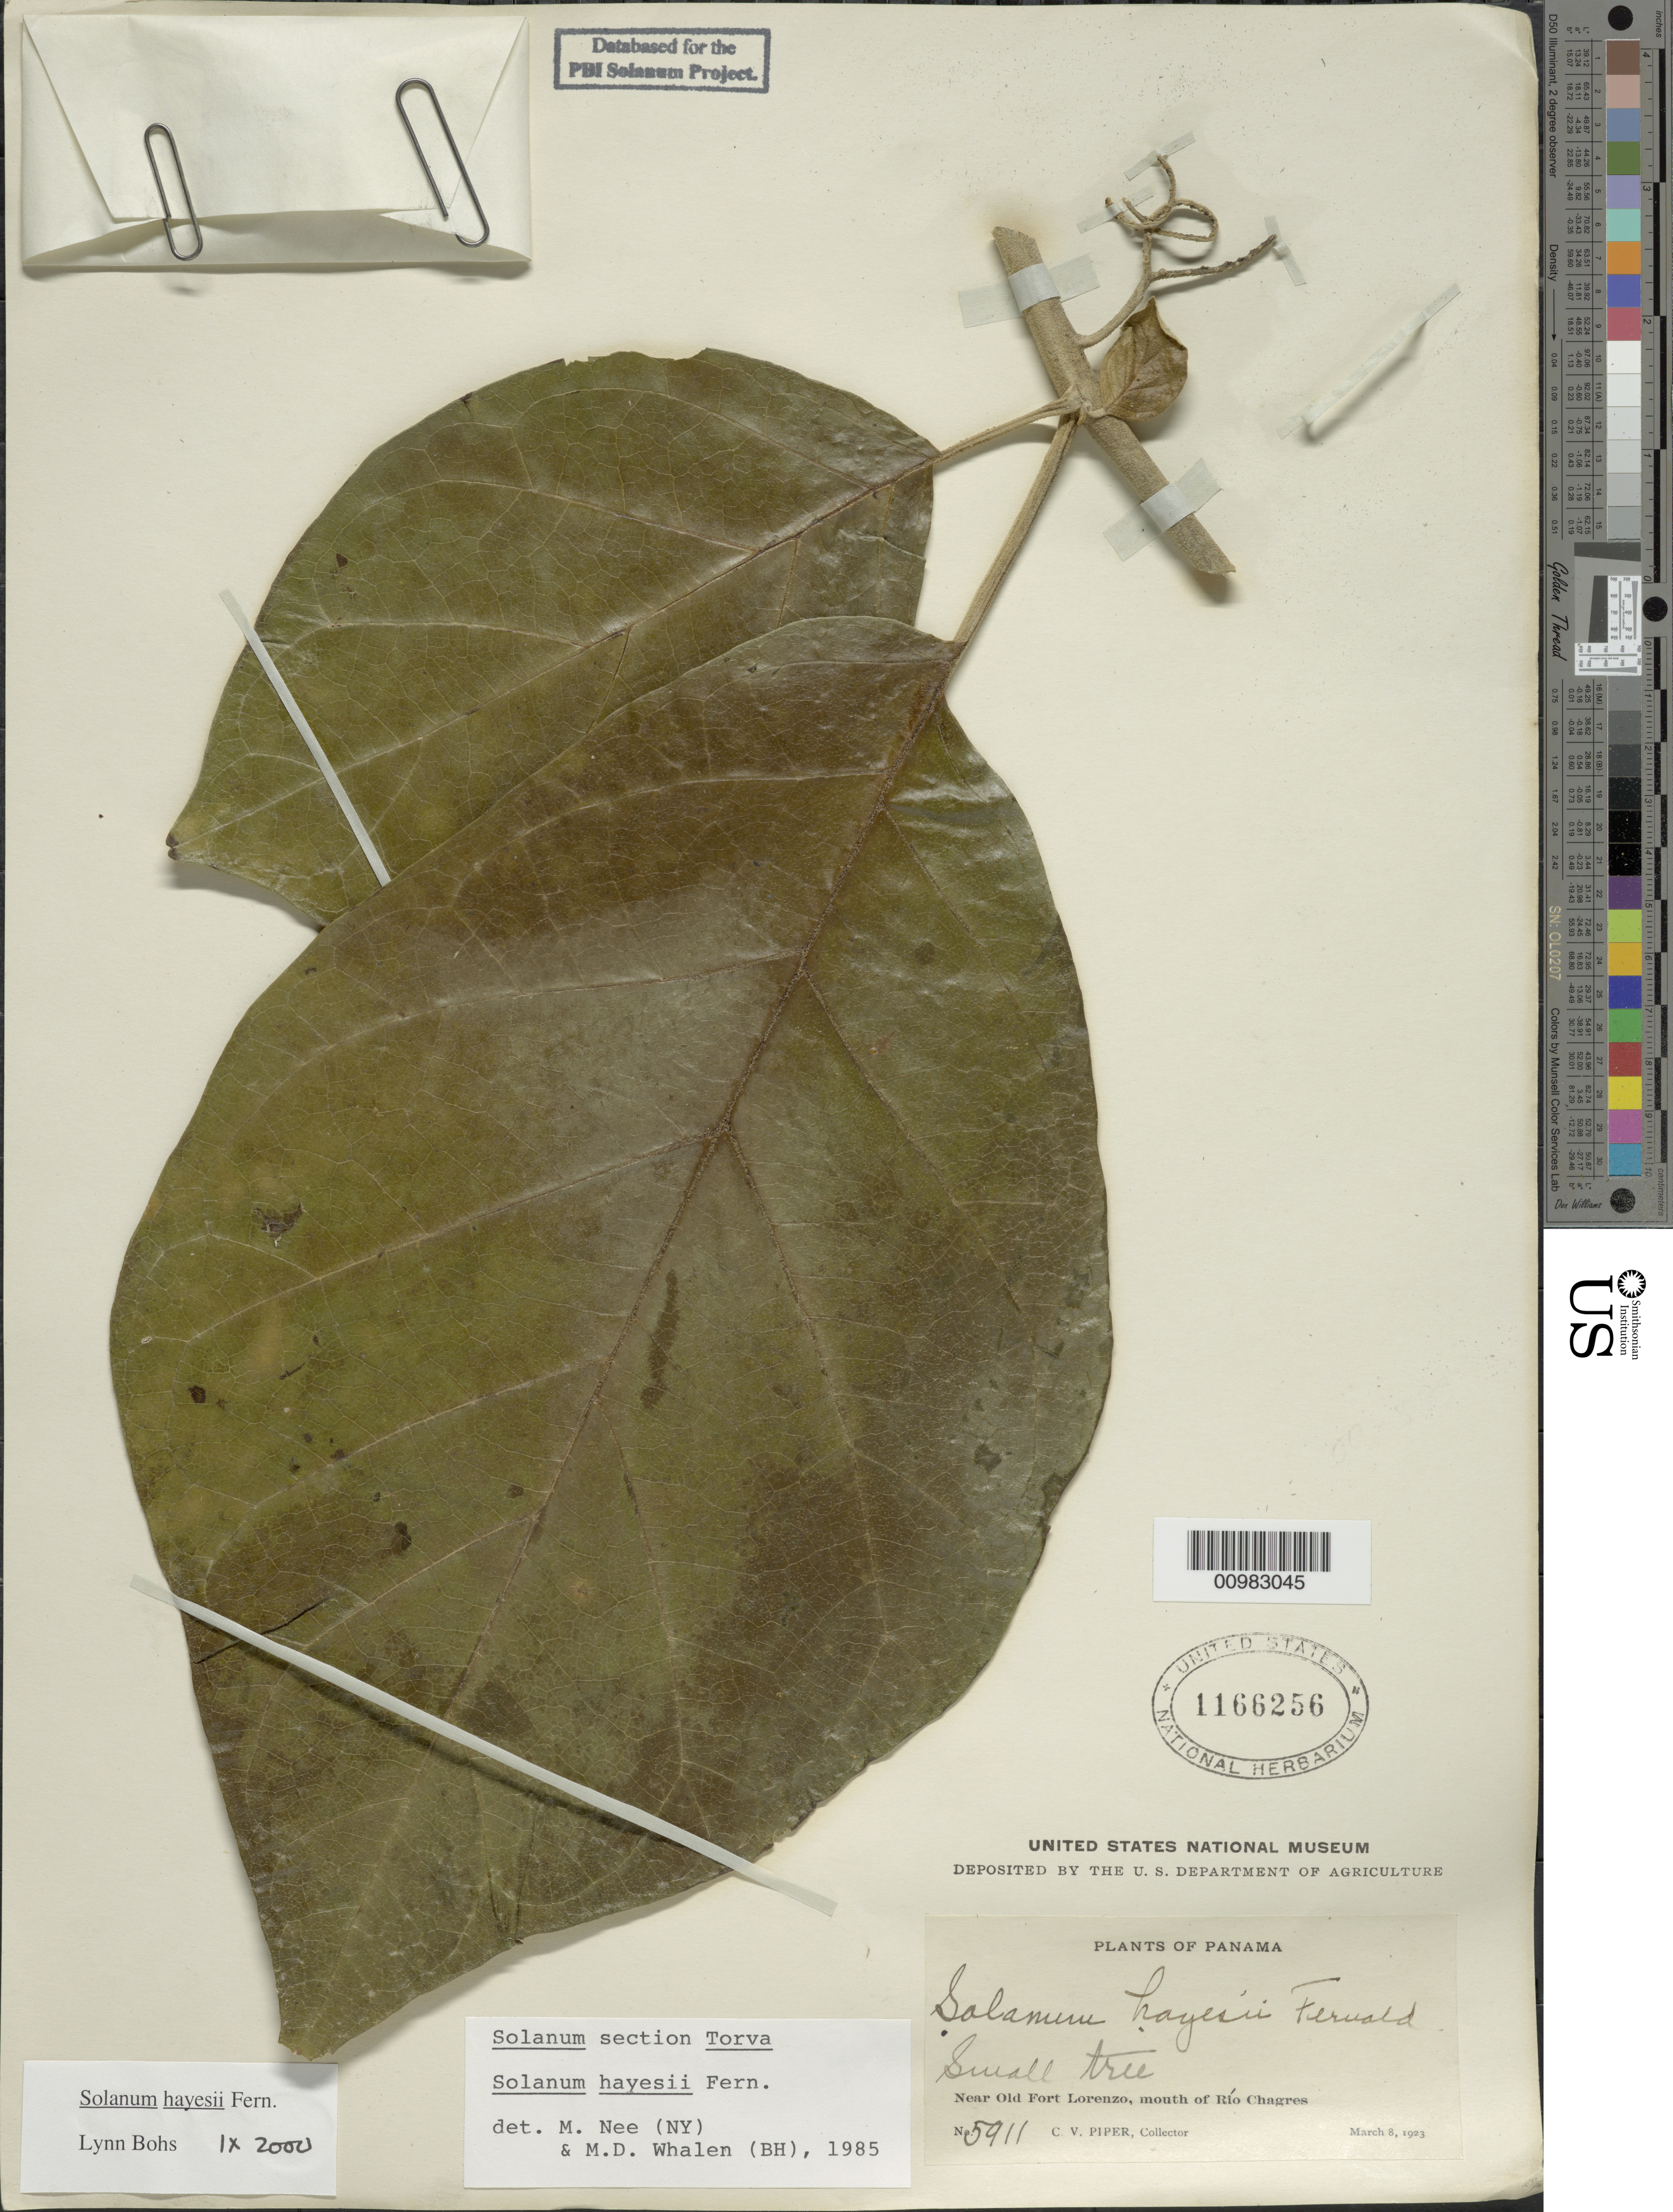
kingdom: Plantae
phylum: Tracheophyta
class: Magnoliopsida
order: Solanales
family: Solanaceae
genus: Solanum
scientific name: Solanum hayesii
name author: Fernald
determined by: Bohs, L. A.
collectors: C. V. Piper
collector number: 5911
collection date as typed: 8 Mar 1923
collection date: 1923-03-08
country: Panama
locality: Near Old Fort Lorenzo, mouth of Río Chagres.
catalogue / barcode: US 1166256